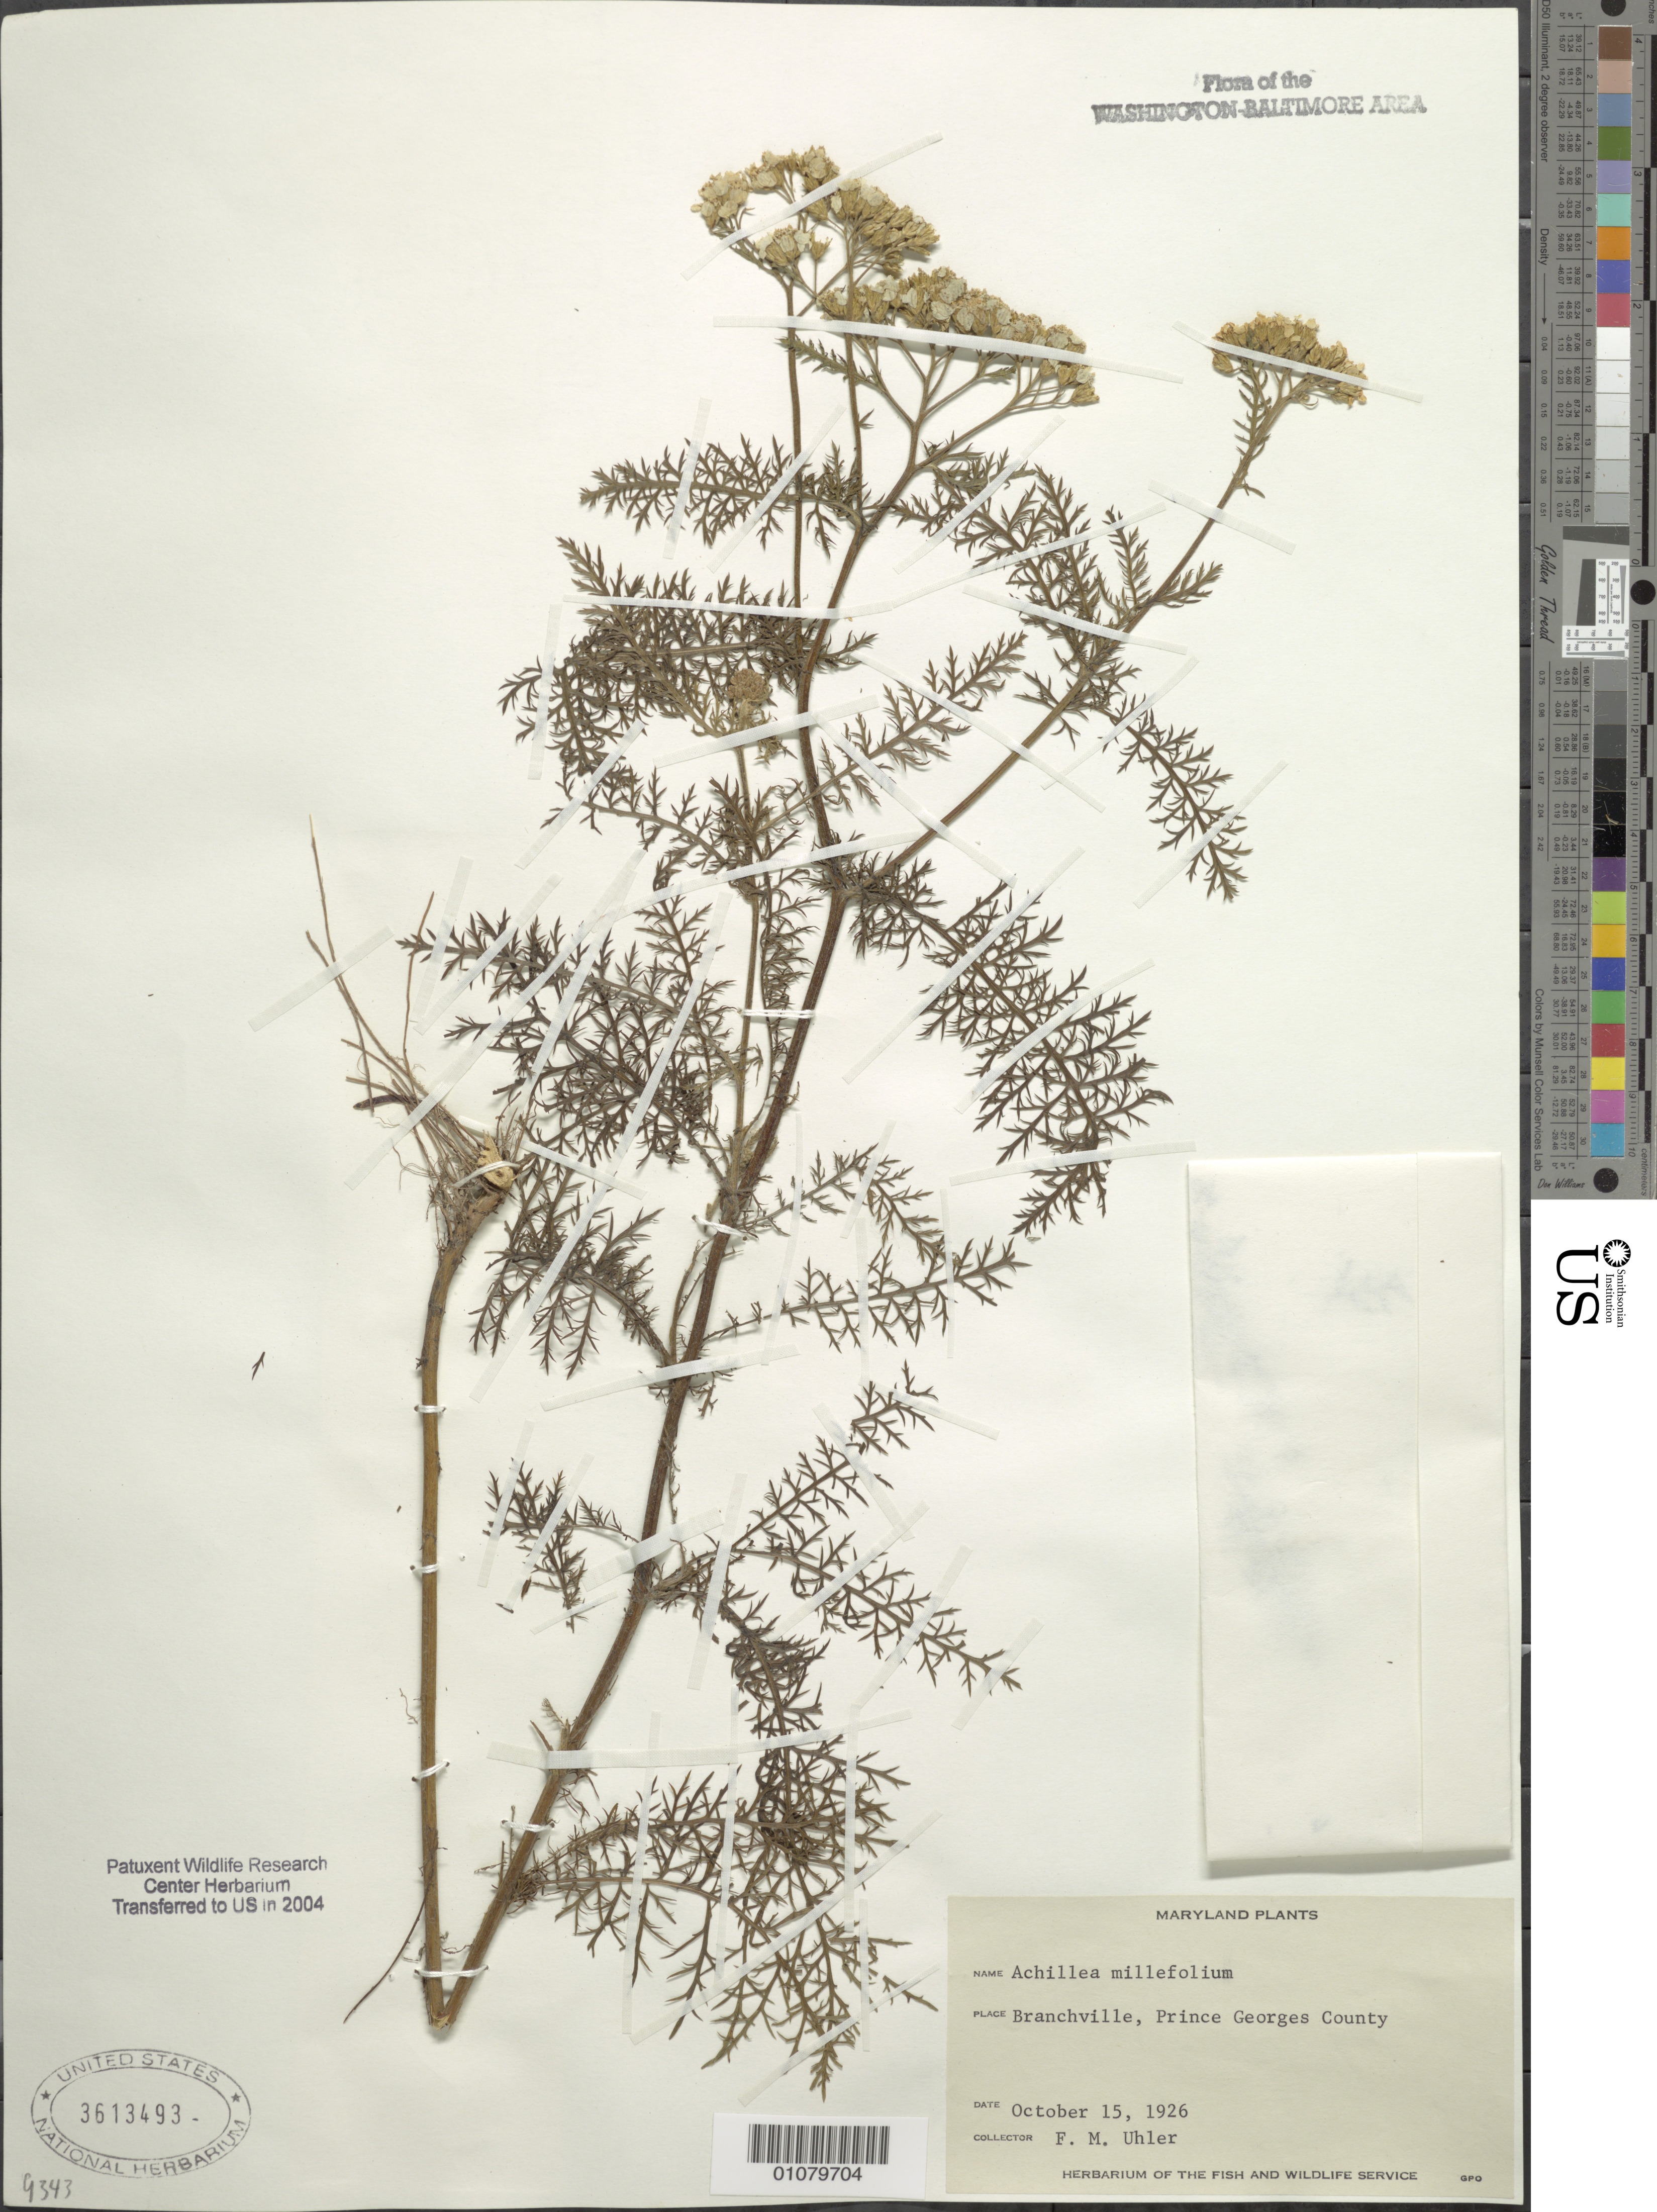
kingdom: Plantae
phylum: Tracheophyta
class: Magnoliopsida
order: Asterales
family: Asteraceae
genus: Achillea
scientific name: Achillea millefolium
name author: L.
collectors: F. M. Uhler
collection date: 1926-10-15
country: United States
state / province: Maryland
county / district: Prince George's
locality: Branchville.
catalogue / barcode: US 3613493